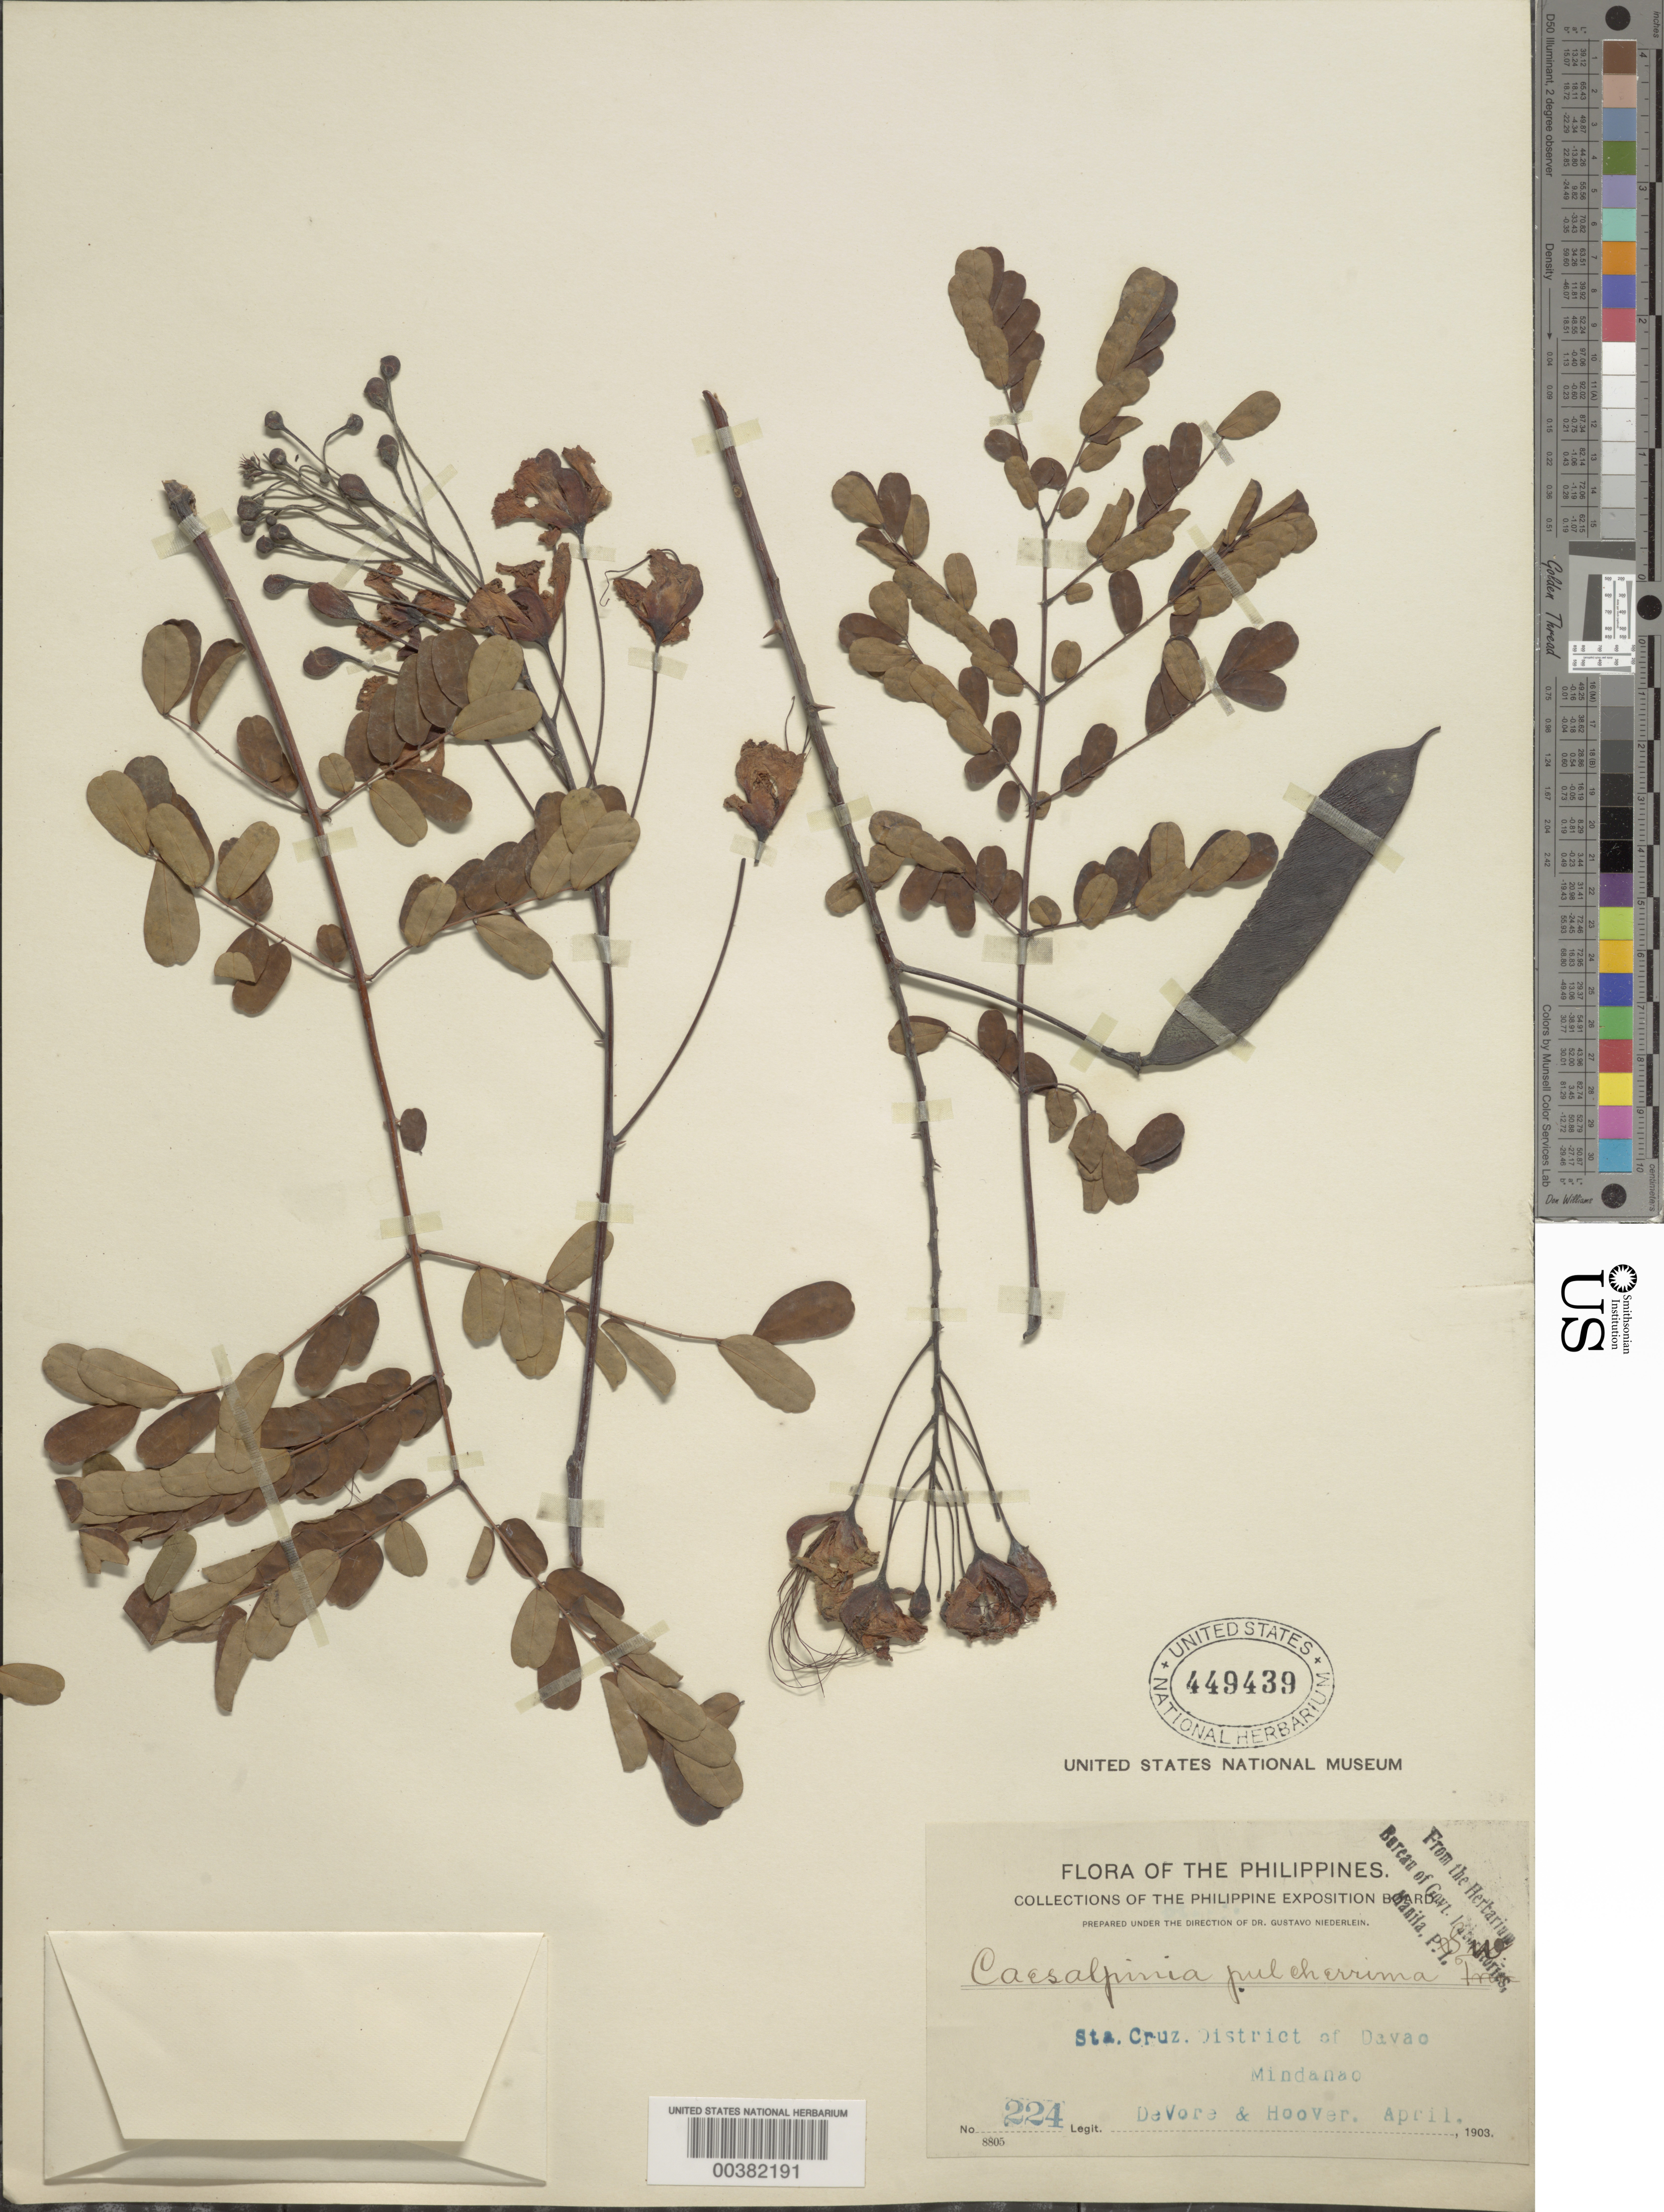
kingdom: Plantae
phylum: Tracheophyta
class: Magnoliopsida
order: Fabales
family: Fabaceae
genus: Caesalpinia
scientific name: Caesalpinia pulcherrima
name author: (L.) Sw.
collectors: B. F. DeVore & C. L. Hoover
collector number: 224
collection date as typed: Apr 1903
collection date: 1903-04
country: Philippines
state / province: Davao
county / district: Davao del Norte / Davao del Sur / Davao Oriental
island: Mindanao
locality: Santa cruz, Davao prov., se mindanao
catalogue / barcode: US 449439